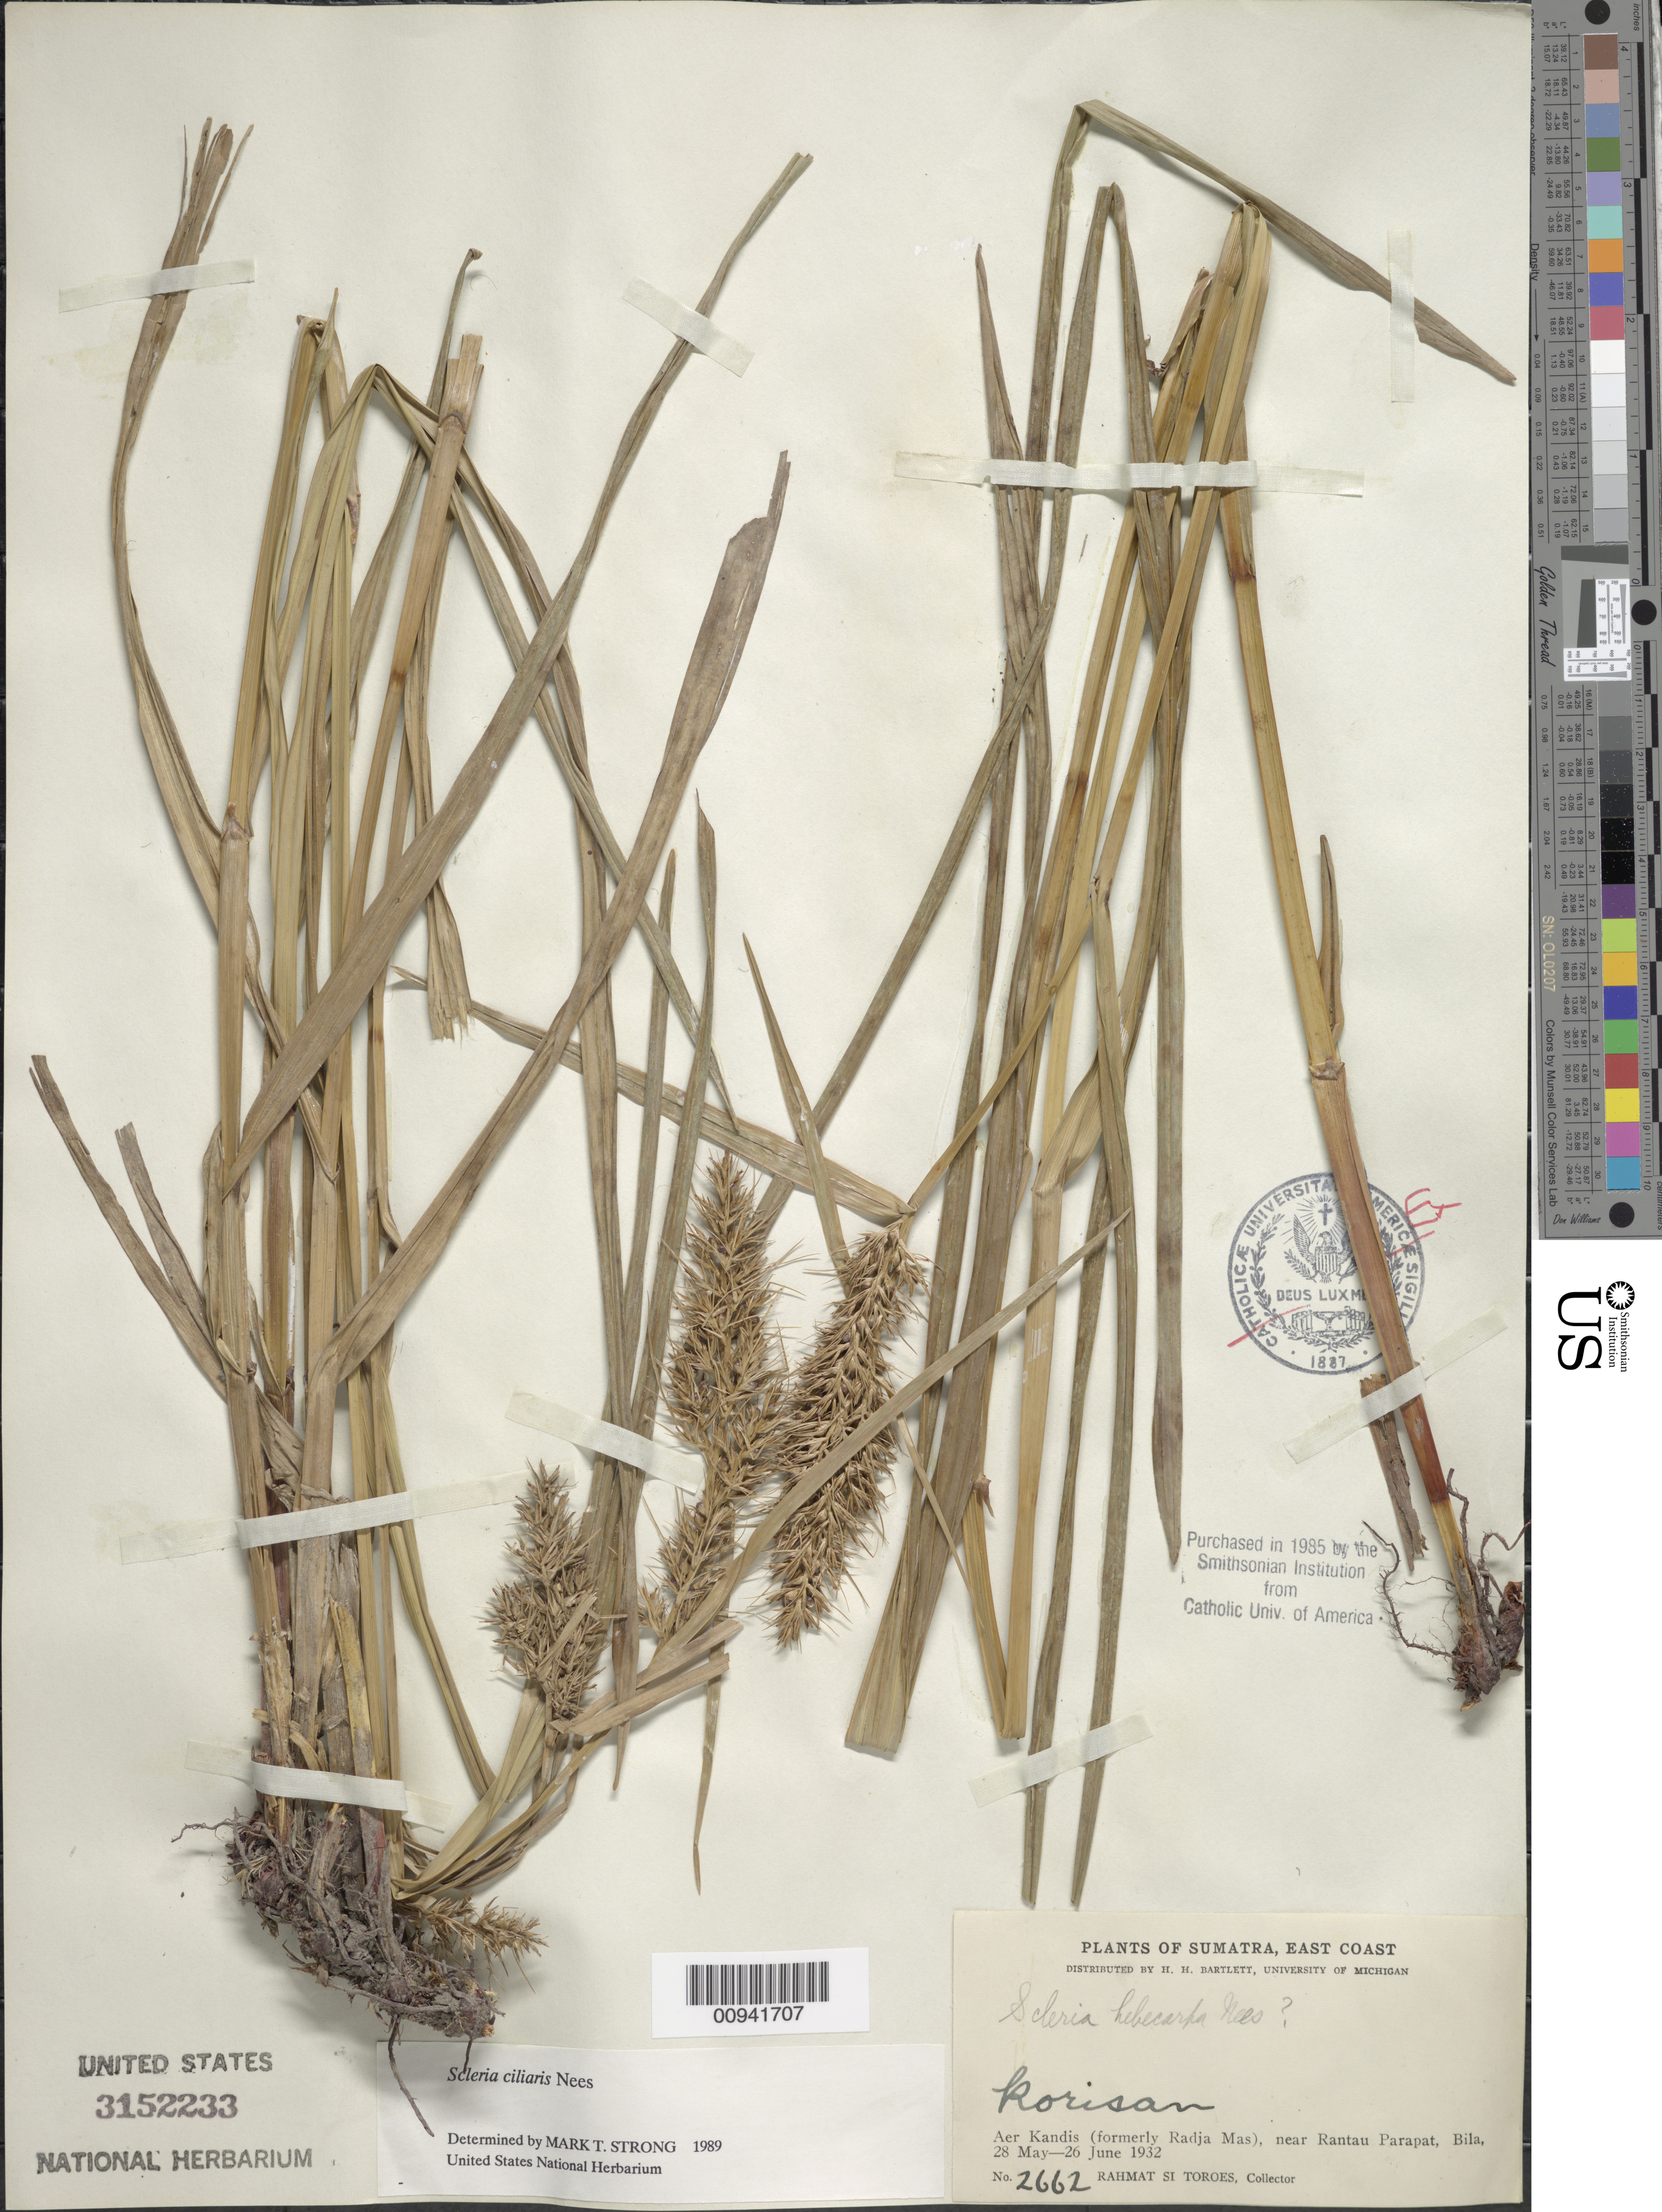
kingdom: Plantae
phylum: Tracheophyta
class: Liliopsida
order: Poales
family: Cyperaceae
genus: Scleria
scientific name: Scleria ciliaris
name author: Nees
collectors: Rahmat Si Boeea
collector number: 2662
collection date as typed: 28 May 1932 to 26 Jun 1932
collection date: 1932-05-28/1932-06-26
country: Indonesia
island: Sumatra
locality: Aer Kandis (formerly Radja Mas), near Rantau Parapat, Bila.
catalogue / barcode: US 3152233